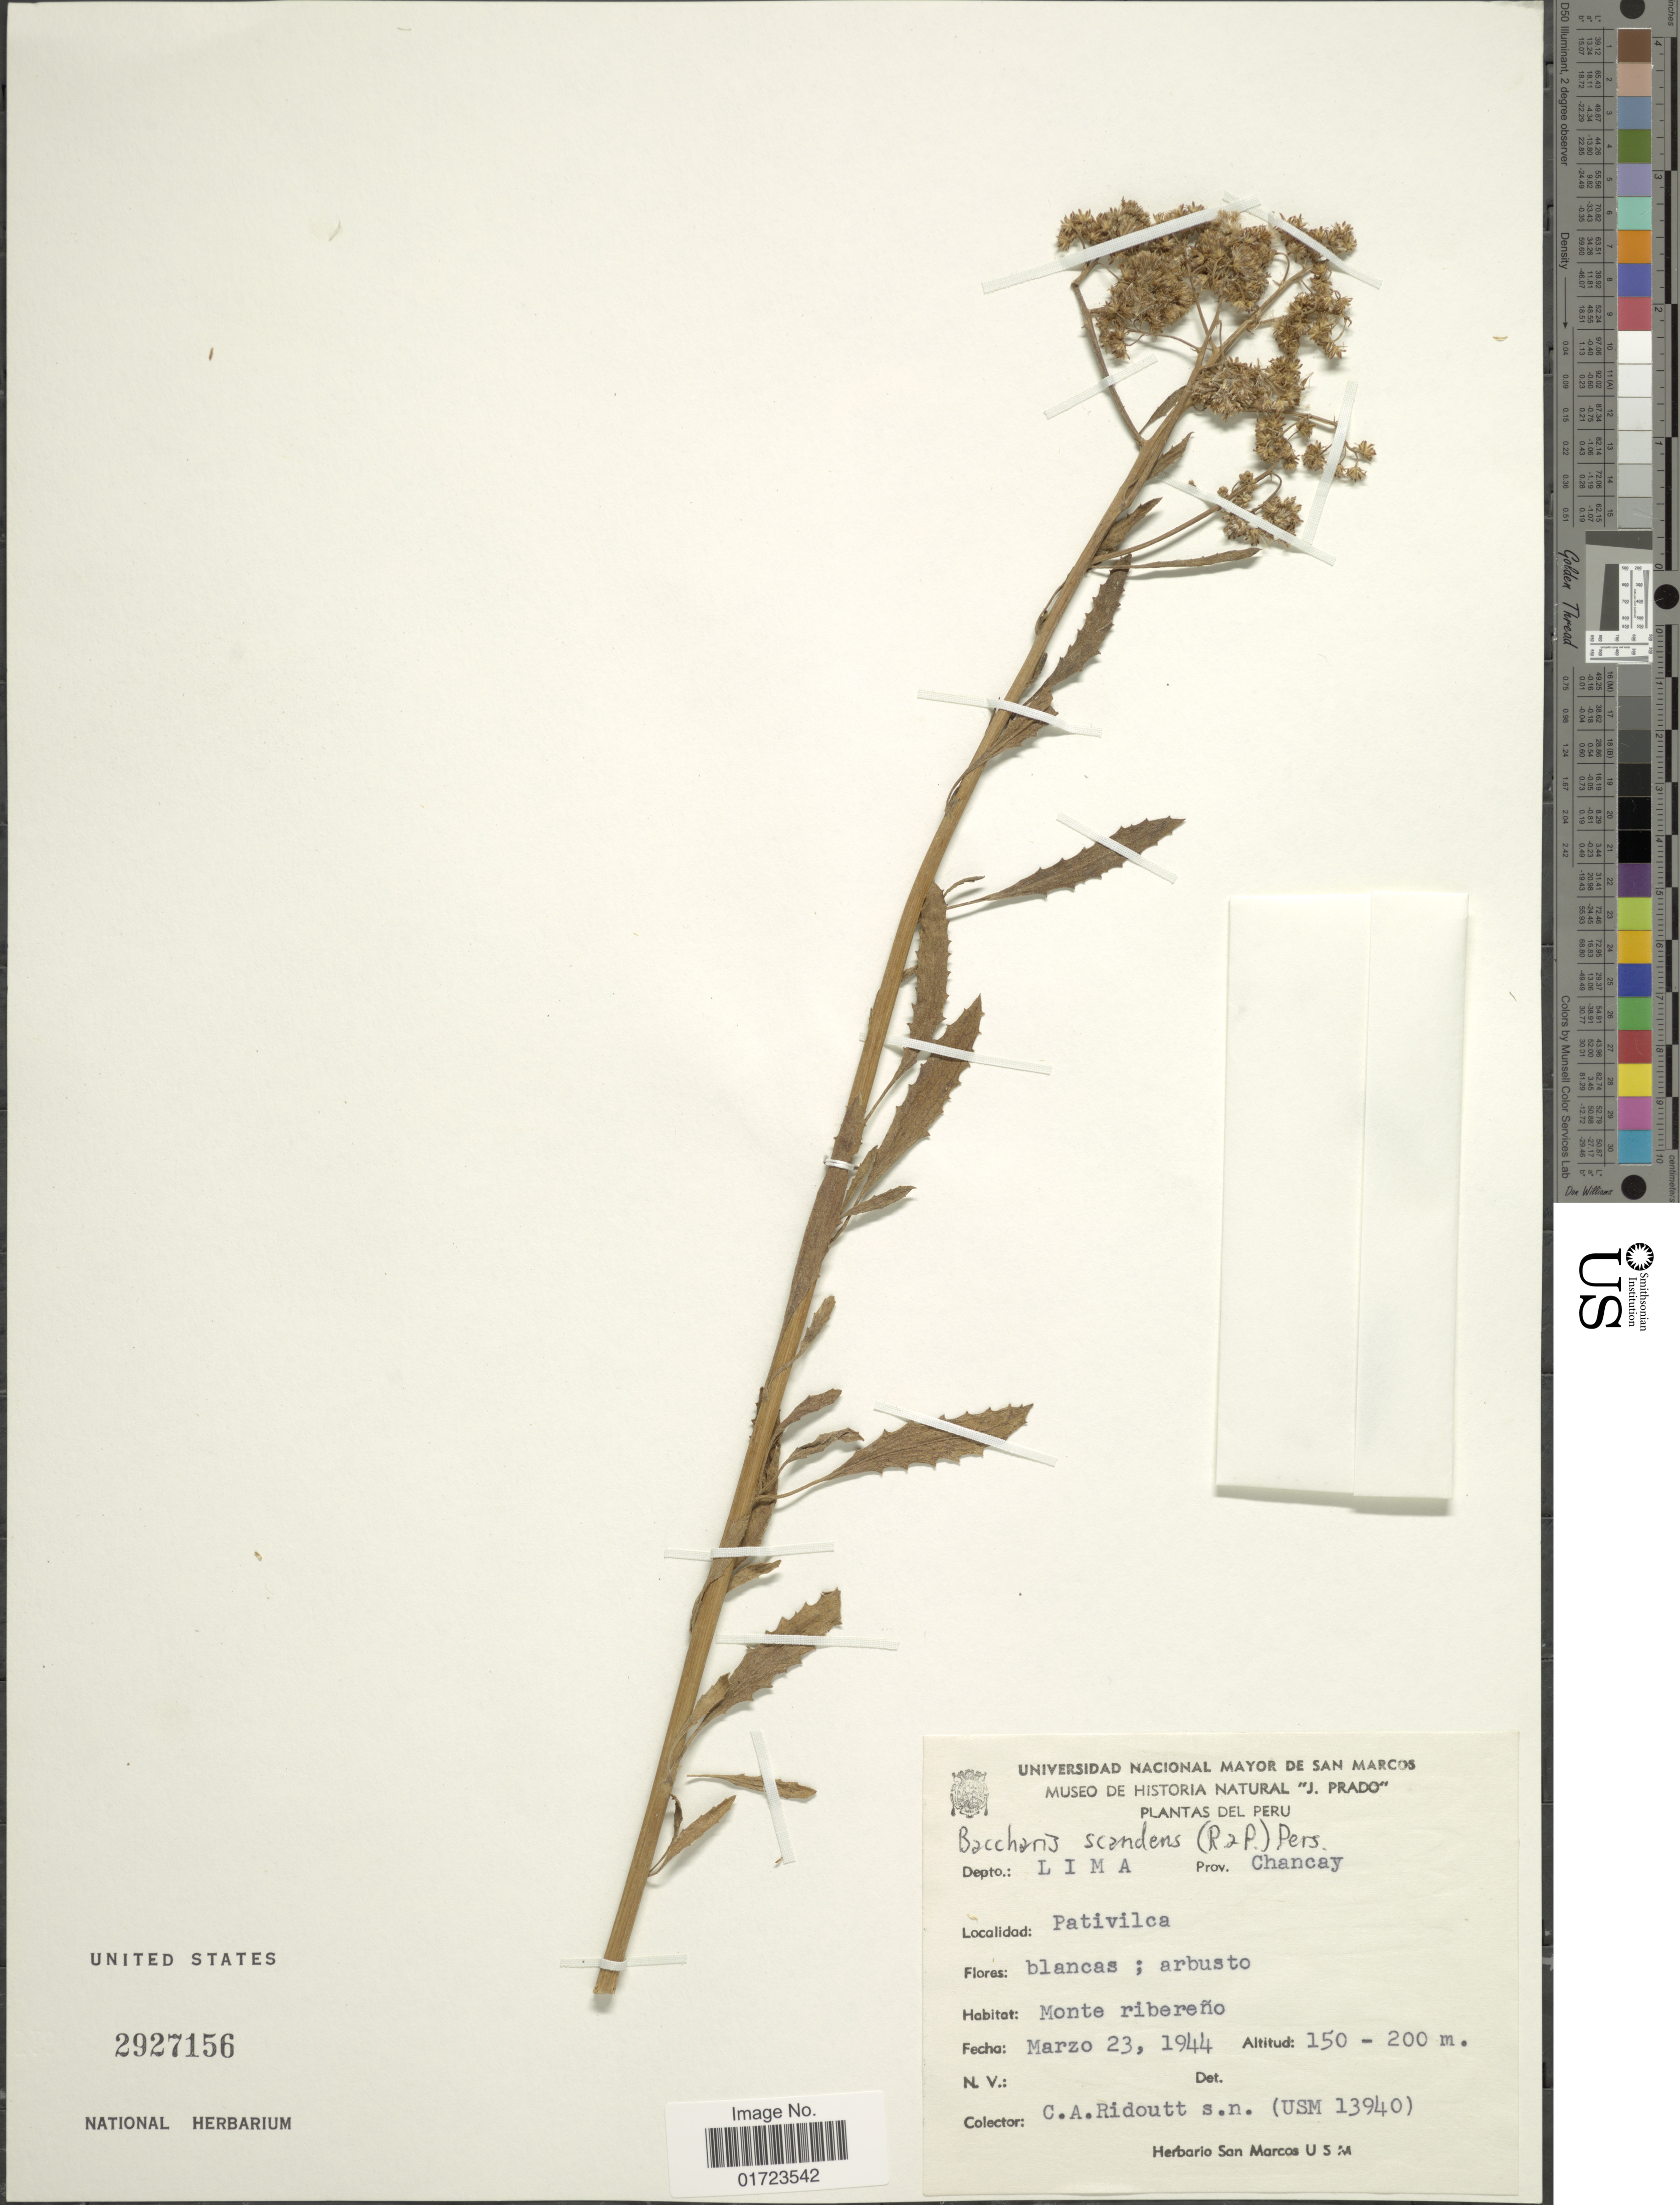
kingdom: Plantae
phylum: Tracheophyta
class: Magnoliopsida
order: Asterales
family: Asteraceae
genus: Baccharis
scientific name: Baccharis scandens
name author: (Ruiz & Pav.) Pers.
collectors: C. Ridoutt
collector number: USM1340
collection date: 1944-03-23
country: Peru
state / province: Lima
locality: Depto.: Lima, Prov. Chanclay. Pativilca.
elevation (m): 150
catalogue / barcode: US 2927156